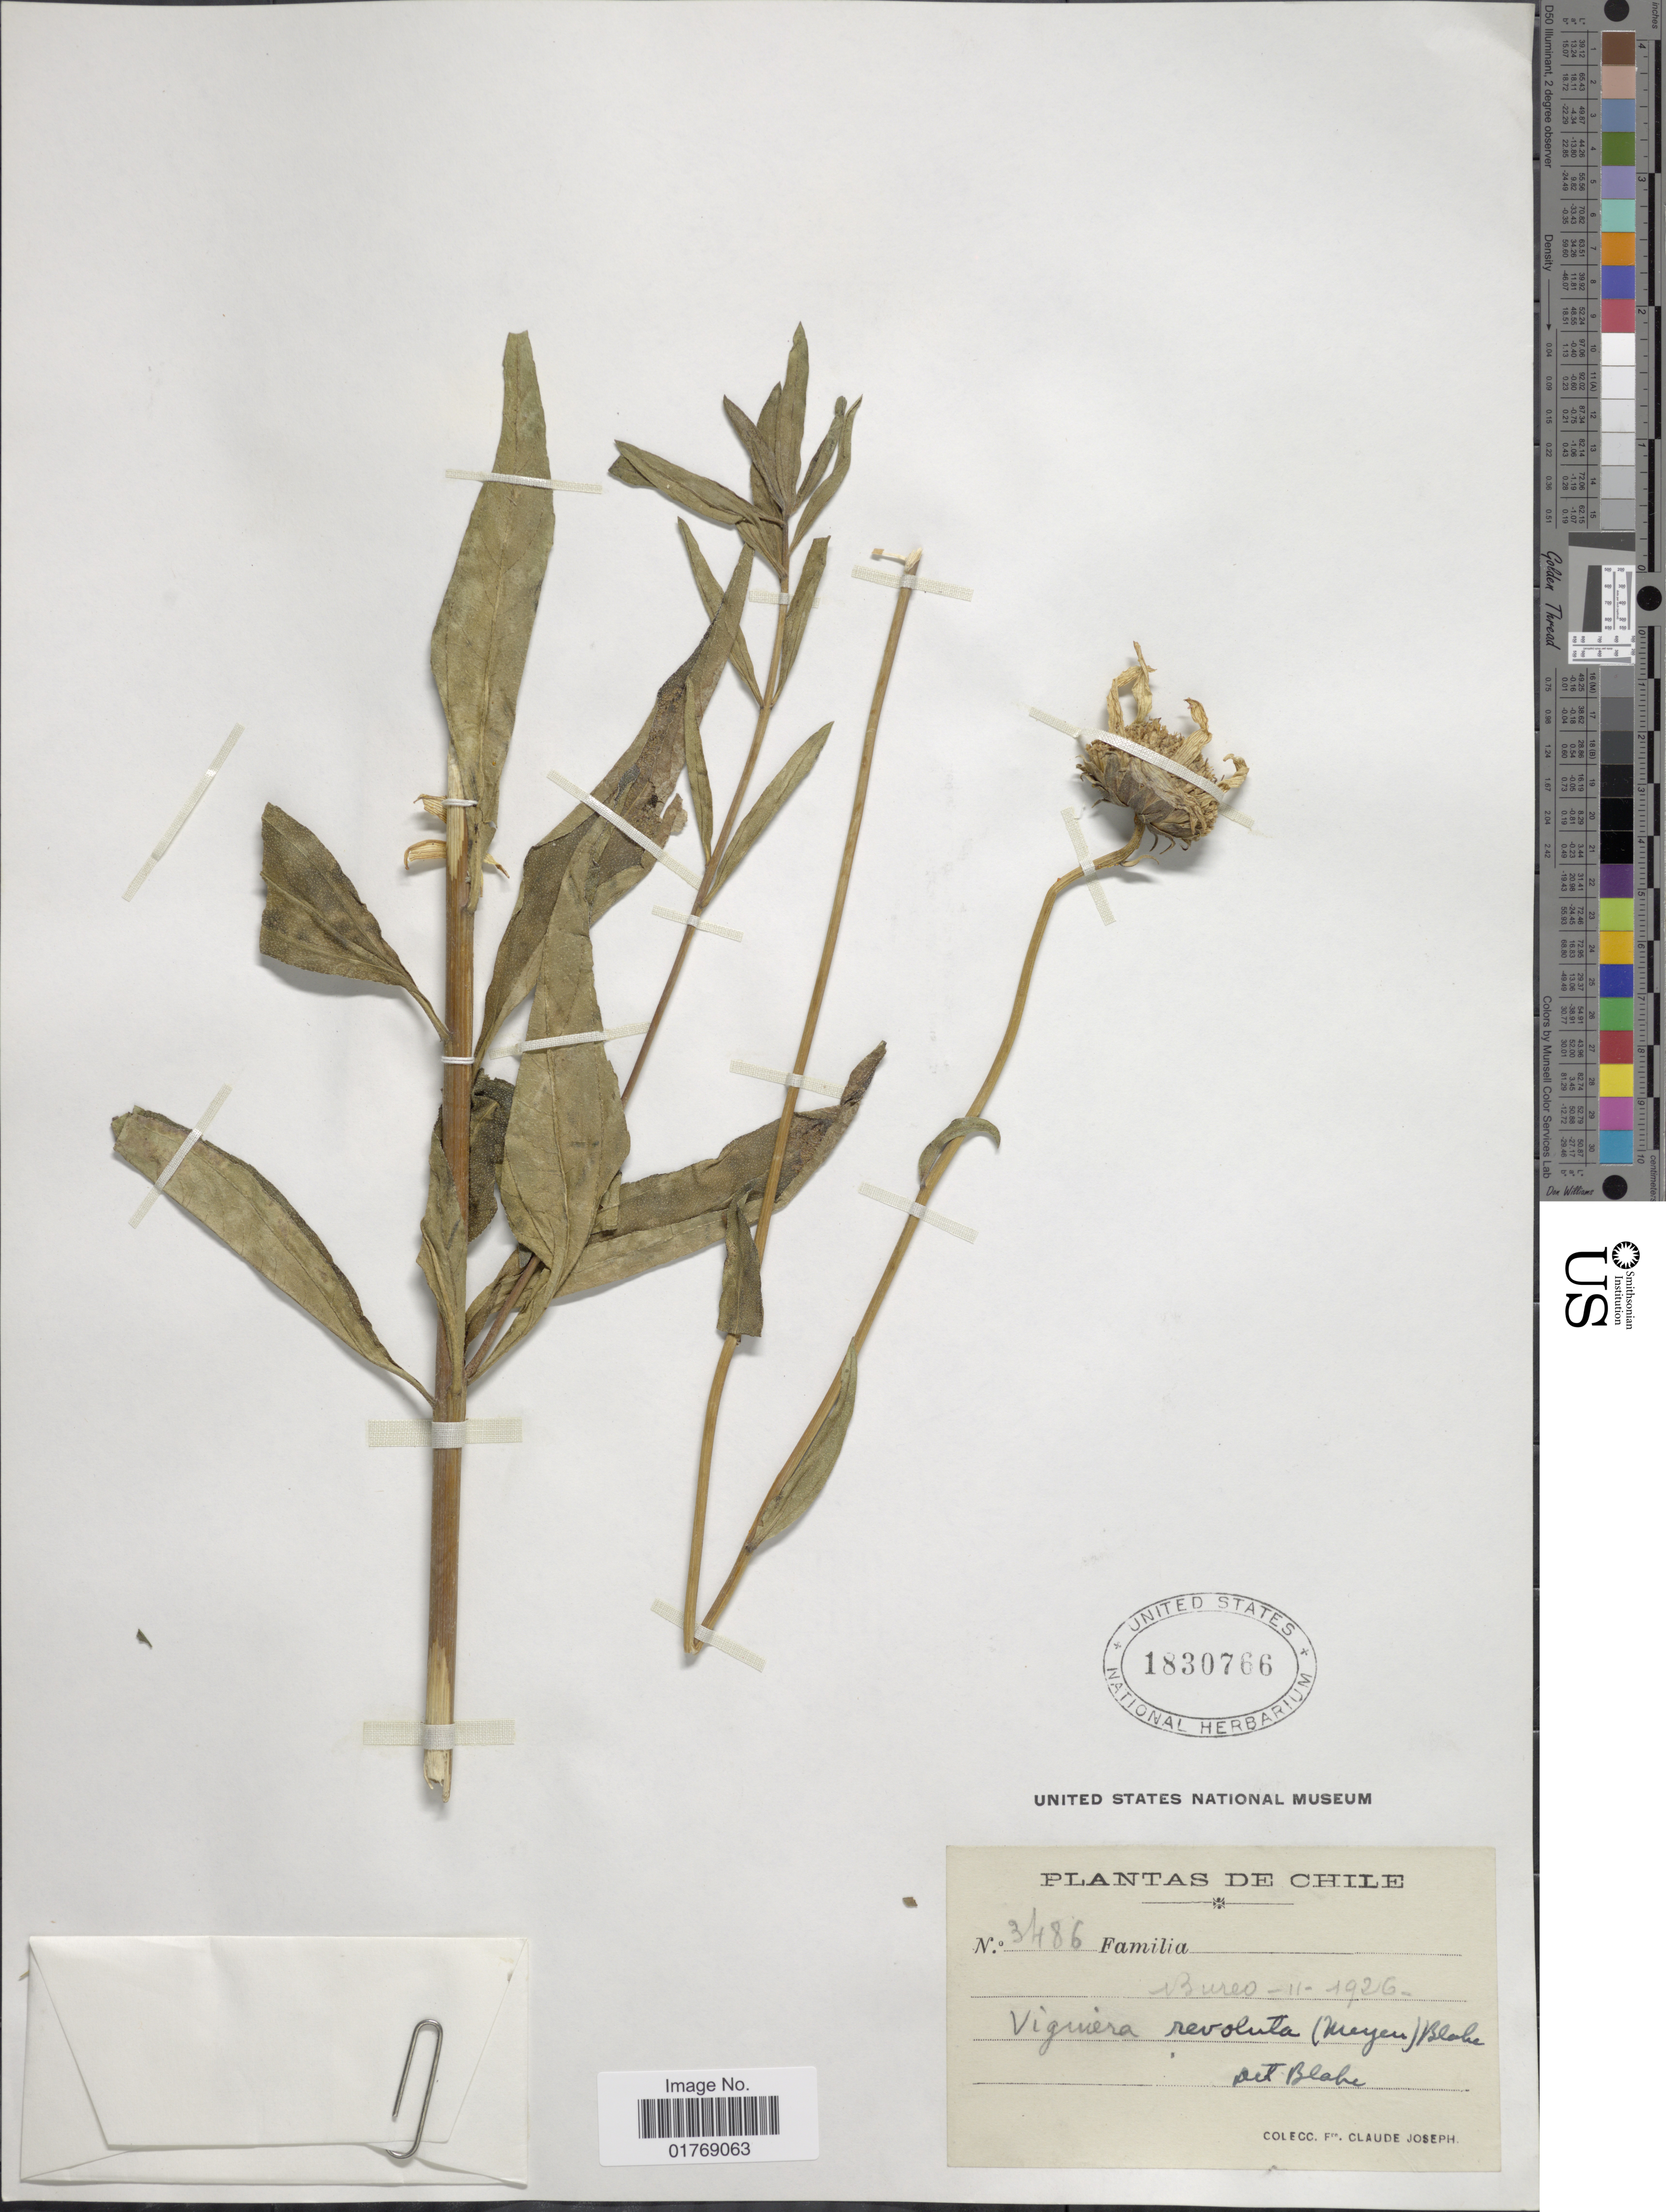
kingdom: Plantae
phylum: Tracheophyta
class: Magnoliopsida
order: Asterales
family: Asteraceae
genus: Viguiera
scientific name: Viguiera revoluta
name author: (Meyen) Blake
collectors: Bro. Claude-Joseph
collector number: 3486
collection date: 1926-11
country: Chile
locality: Bureo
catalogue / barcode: US 1830766